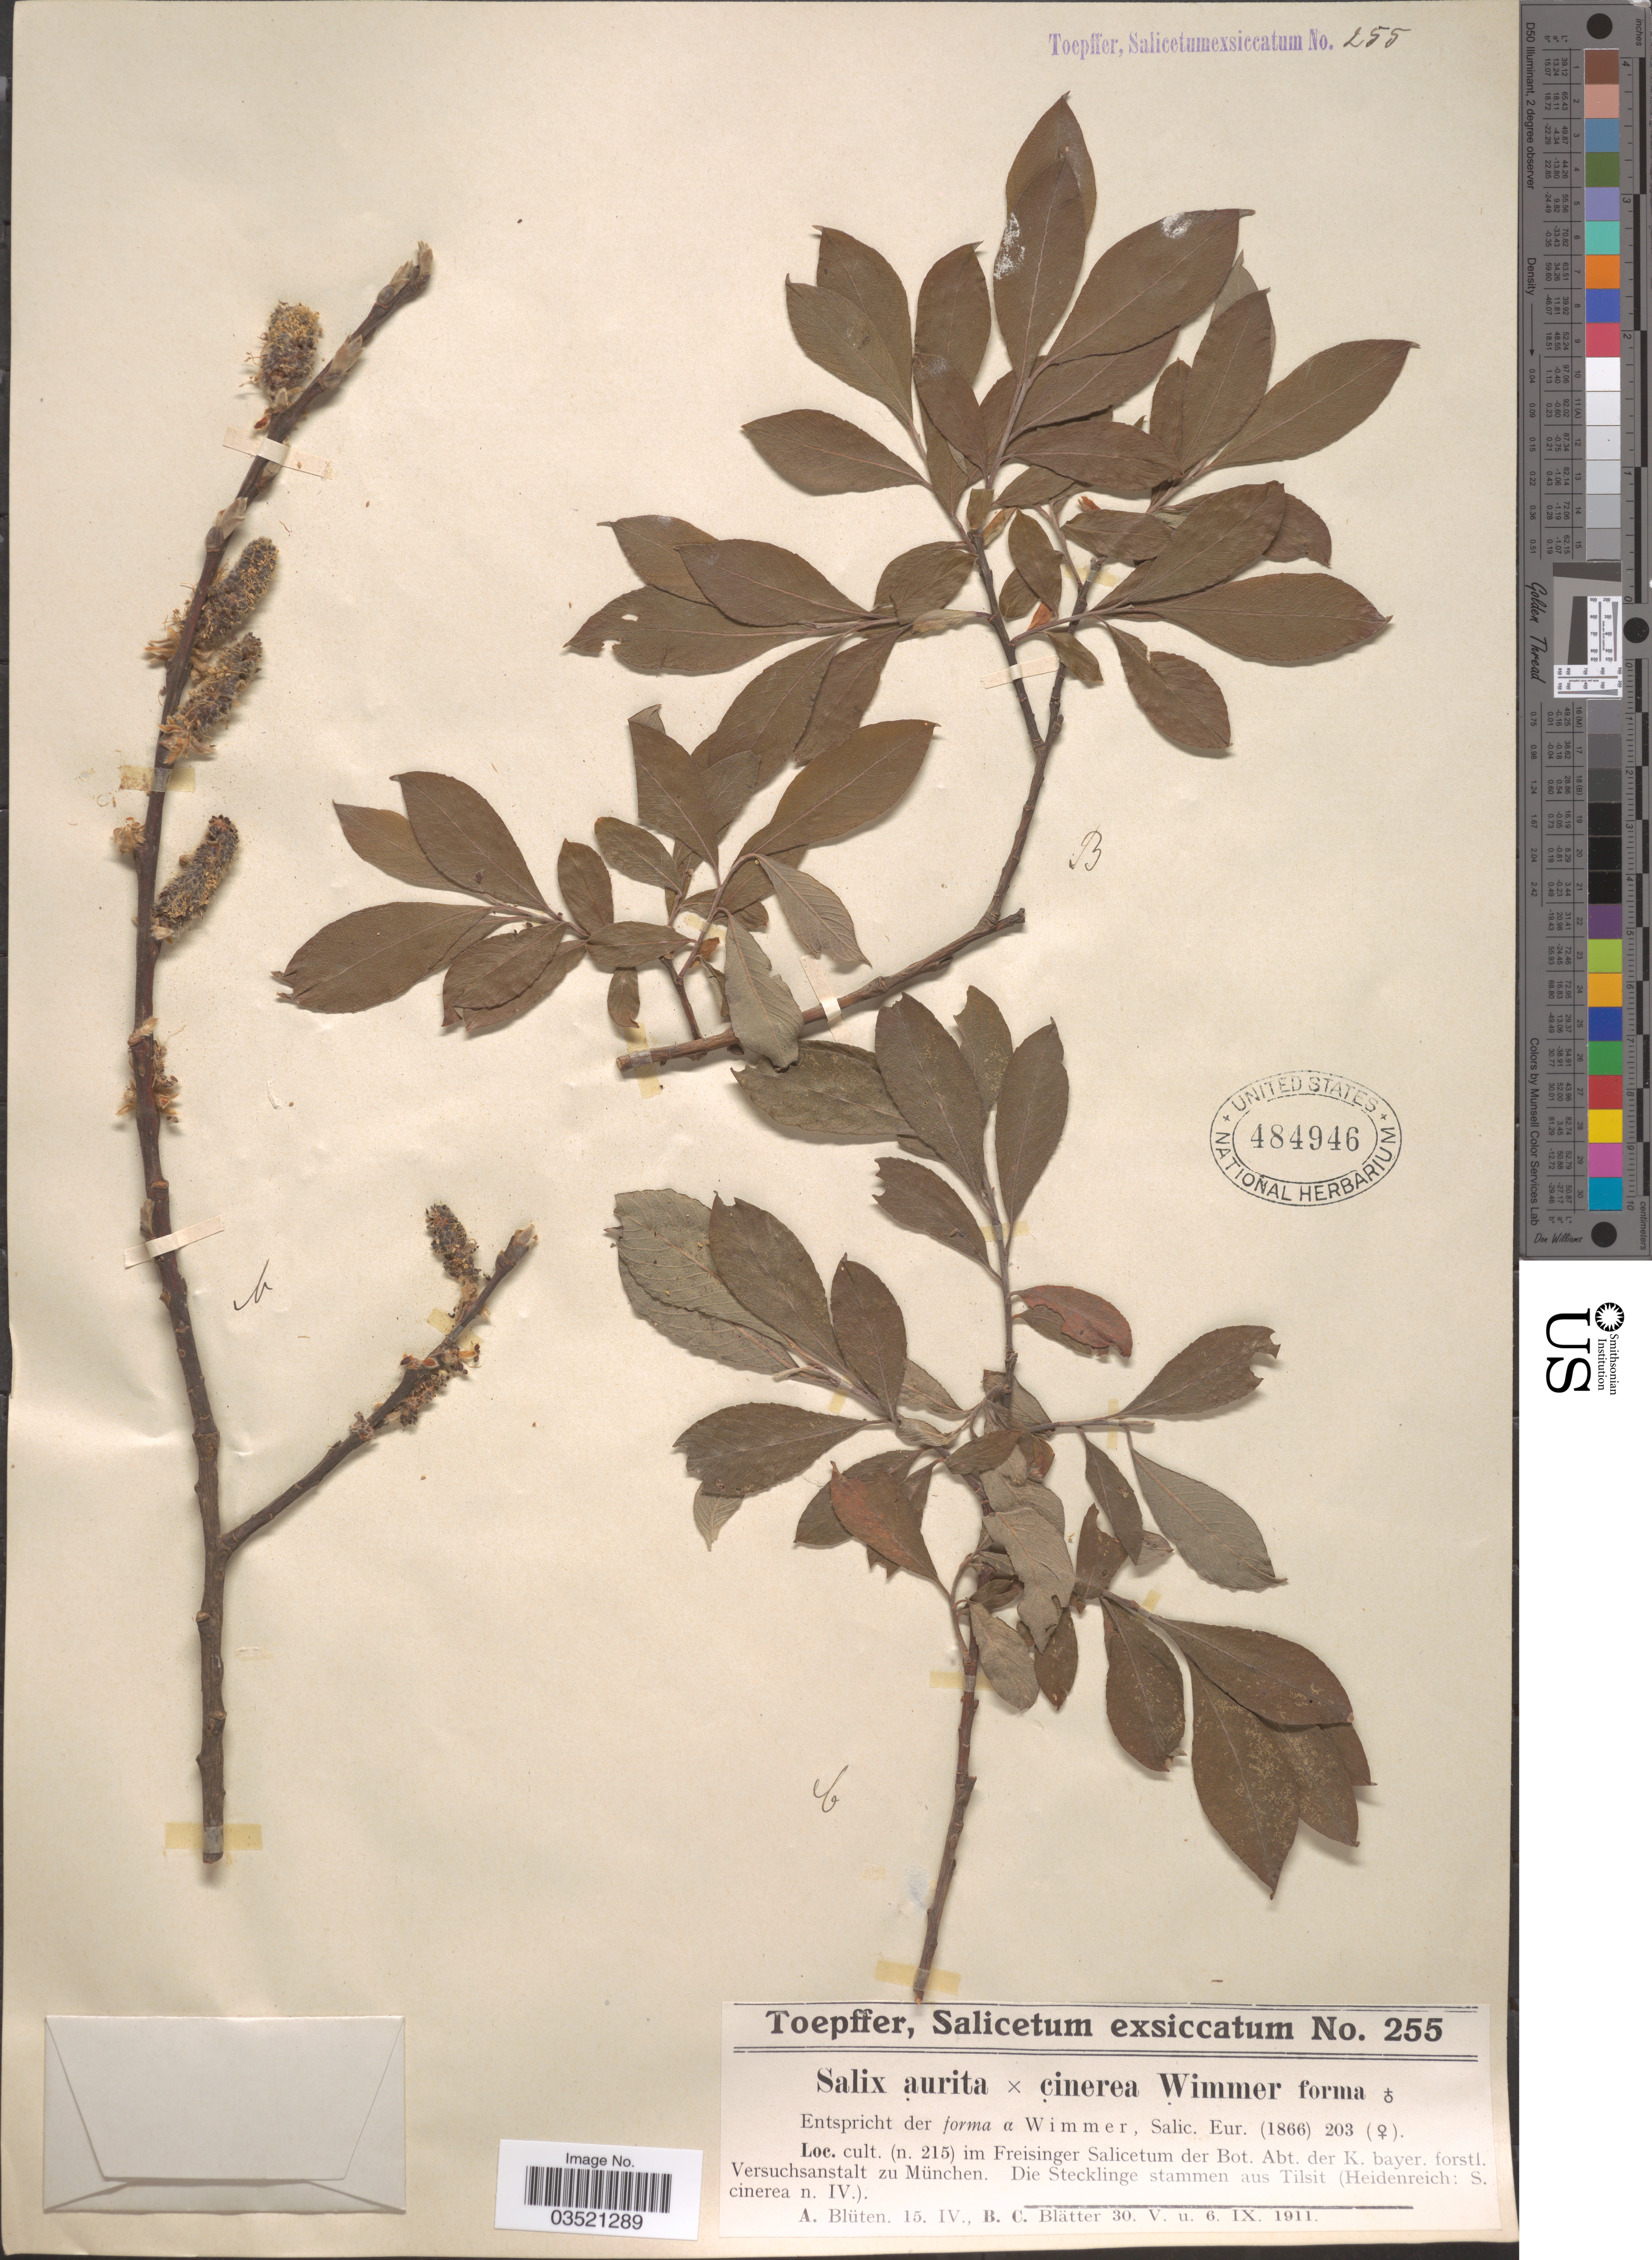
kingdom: Plantae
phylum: Tracheophyta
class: Magnoliopsida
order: Malpighiales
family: Salicaceae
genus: Salix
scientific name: Salix aurita x S. cinerea L.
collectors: A. Toepffer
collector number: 255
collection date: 1911-04-15/1911-09-06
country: Germany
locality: Cult. (n. 215) im Freisinger Salicetum der Bot. Abt. der K. bayer. forstl. Versuchsanstalt zu München. Die Stecklinge stammen aus Tilsit.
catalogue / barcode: US 484946